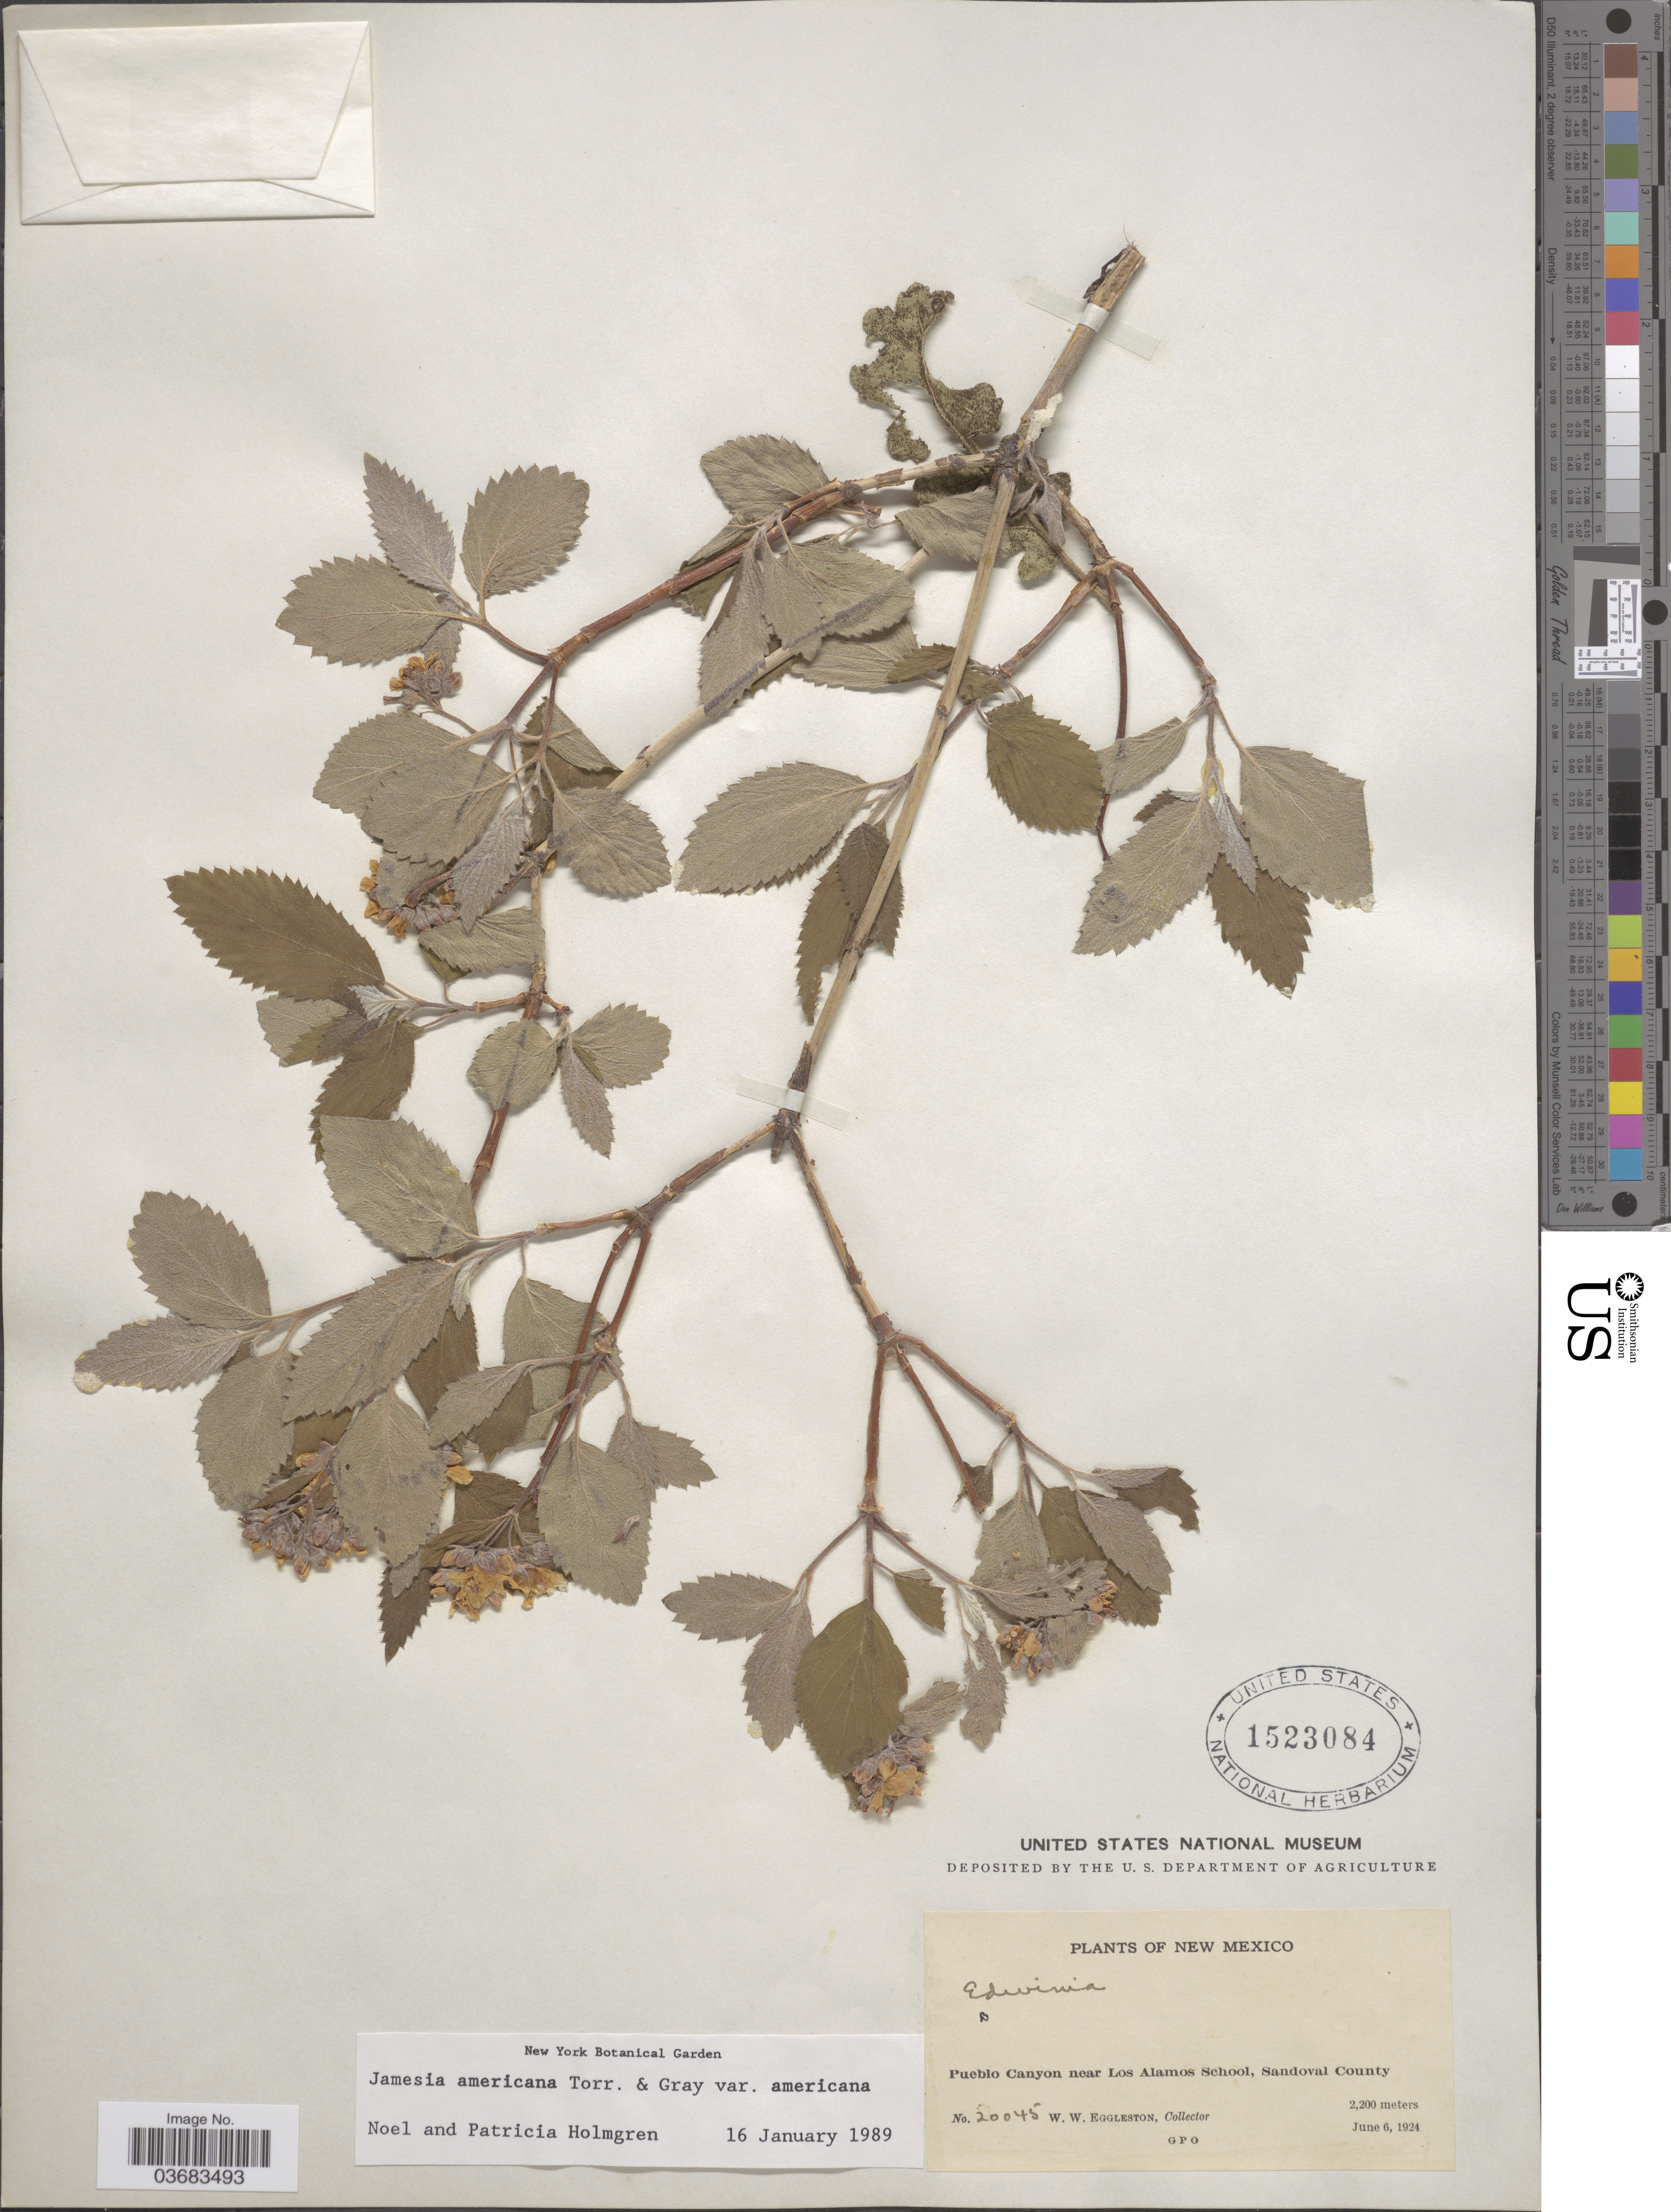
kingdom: Plantae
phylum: Tracheophyta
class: Magnoliopsida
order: Cornales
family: Hydrangeaceae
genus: Edwinia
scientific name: Edwinia americana var. americana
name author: (Torr. & A. Gray) A. Heller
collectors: W. W. Eggleston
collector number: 20045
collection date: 1924-06-06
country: United States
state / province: New Mexico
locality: Pueblo Canyon, near Los Alamos School, Sandoval County.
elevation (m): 2200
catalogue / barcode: US 1523084